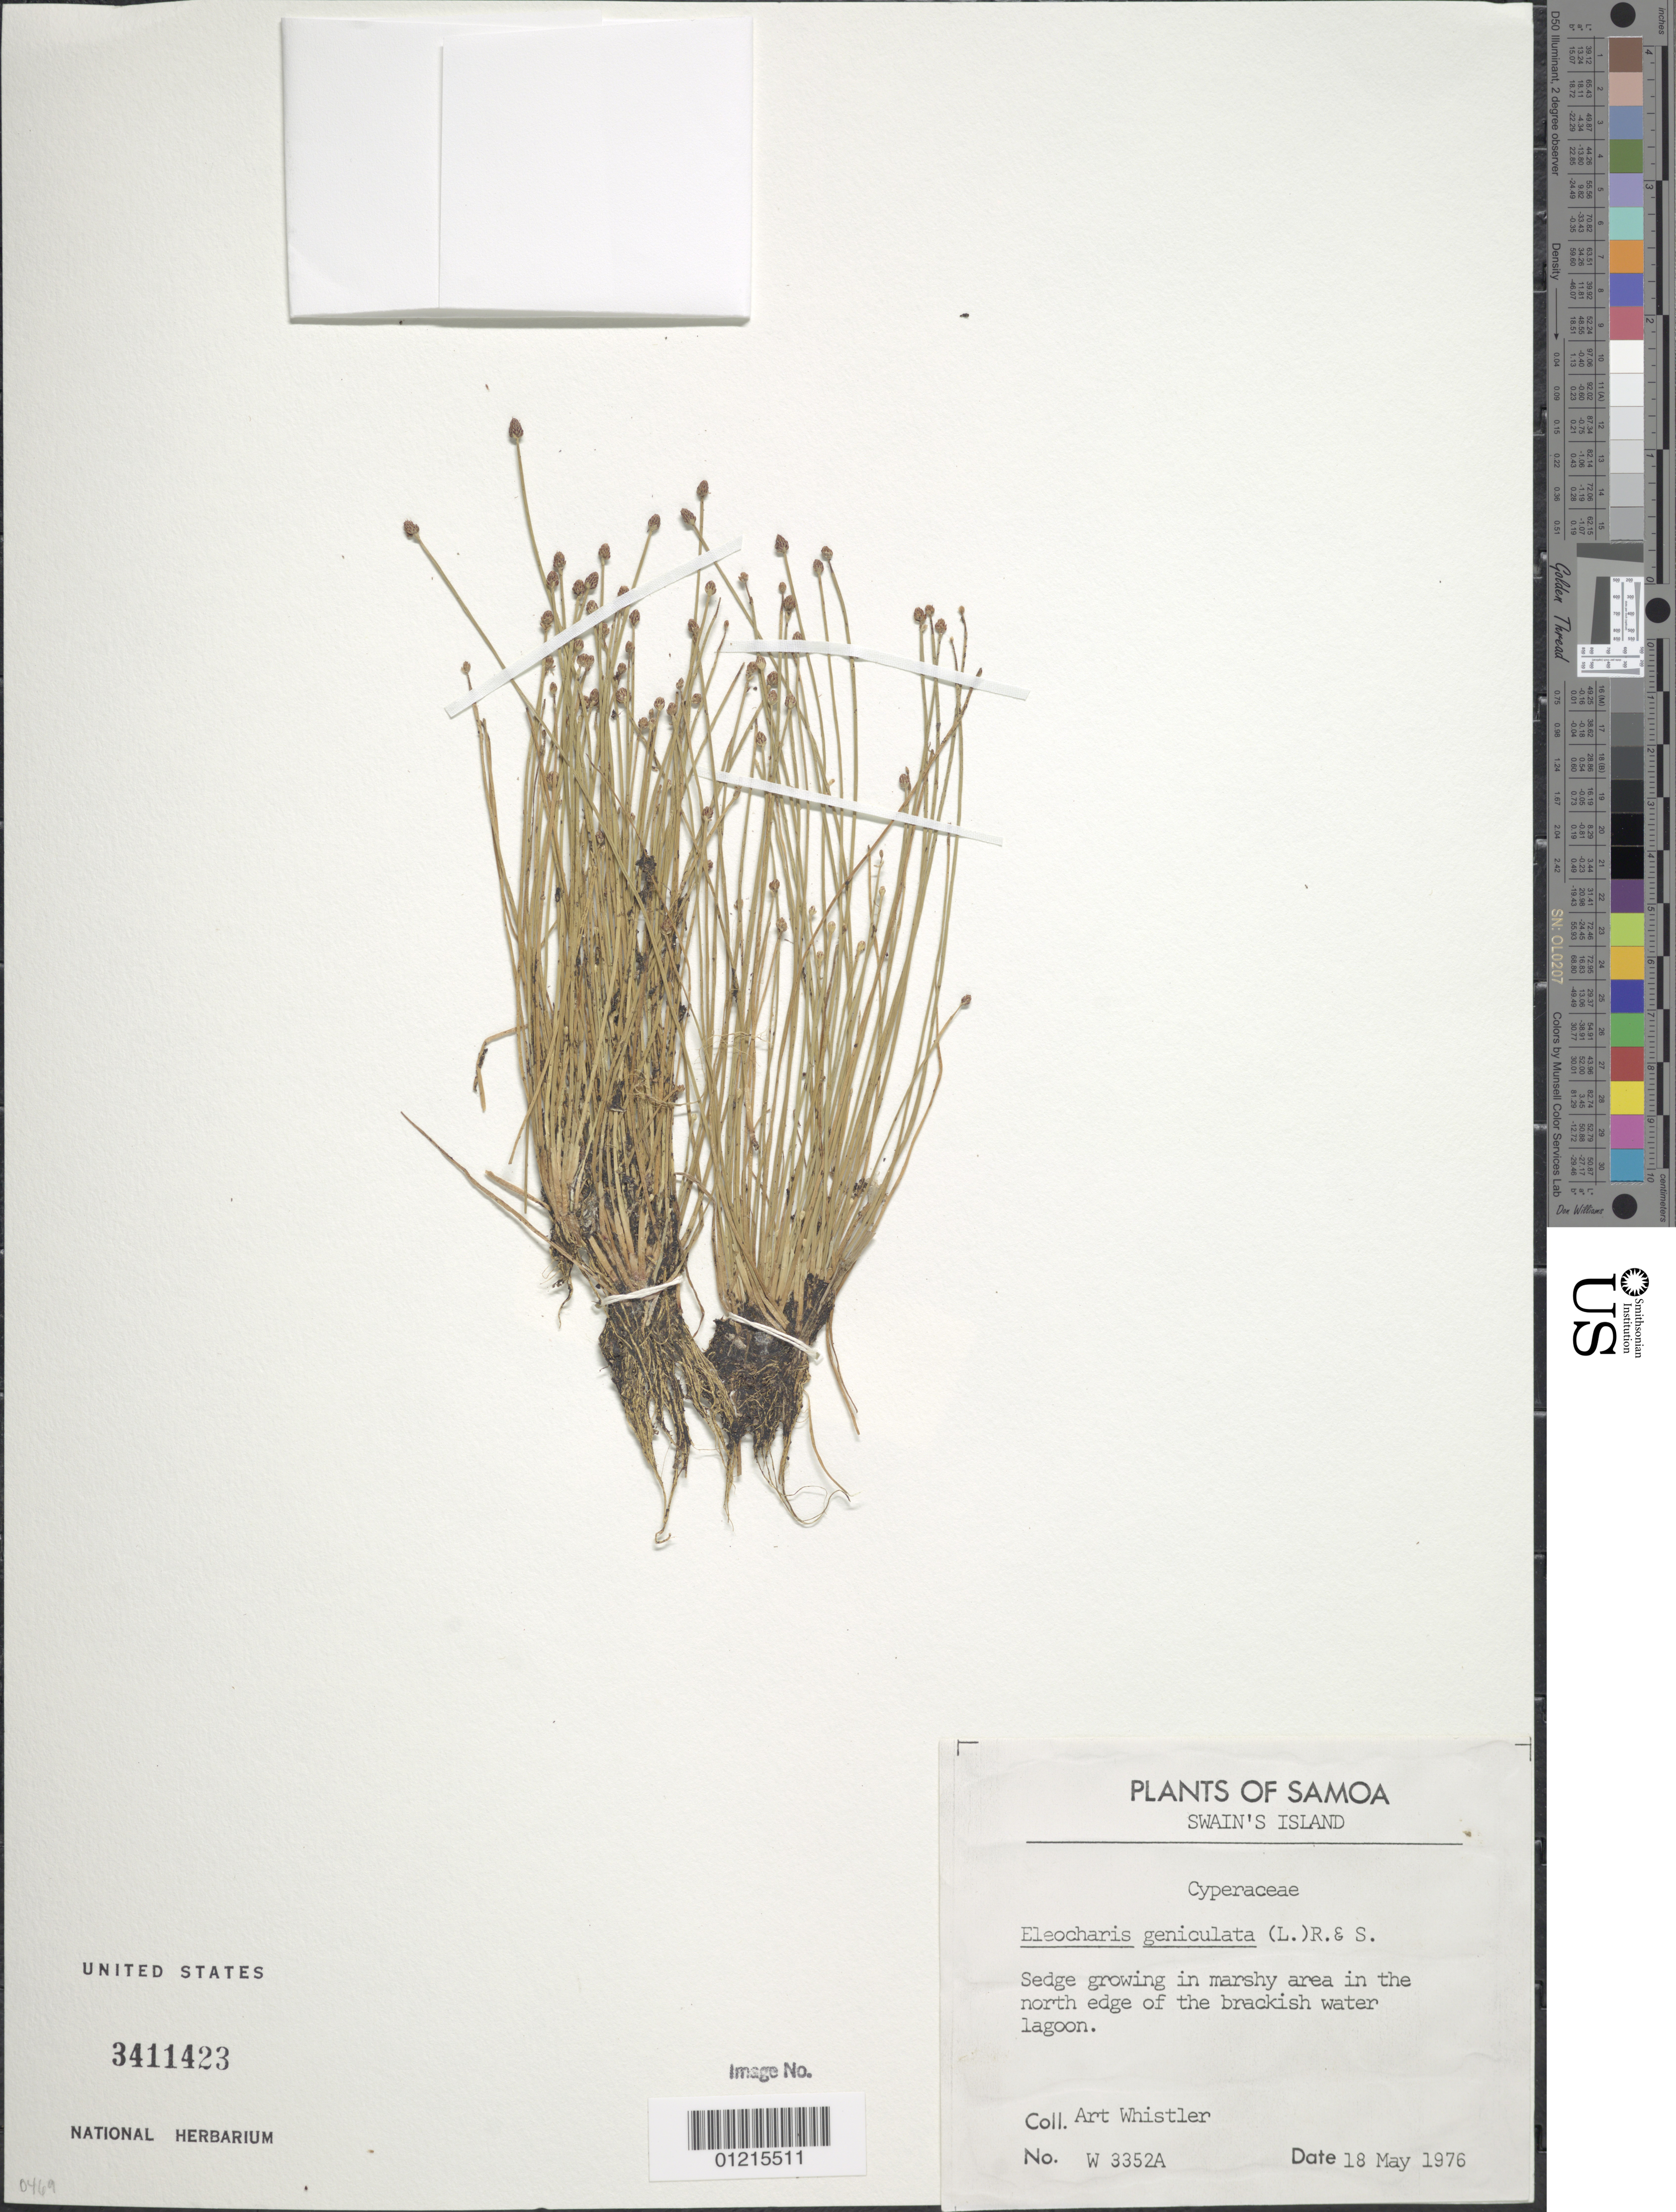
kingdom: Plantae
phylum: Tracheophyta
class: Liliopsida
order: Poales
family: Cyperaceae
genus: Eleocharis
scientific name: Eleocharis geniculata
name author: (L.) Roem. & Schult.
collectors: A. Whistler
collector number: W 3352A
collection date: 1976-05-18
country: American Samoa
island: Swains [Olosenga]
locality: the north edge of the brackish water lagoon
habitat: Marshy area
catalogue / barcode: US 3411423